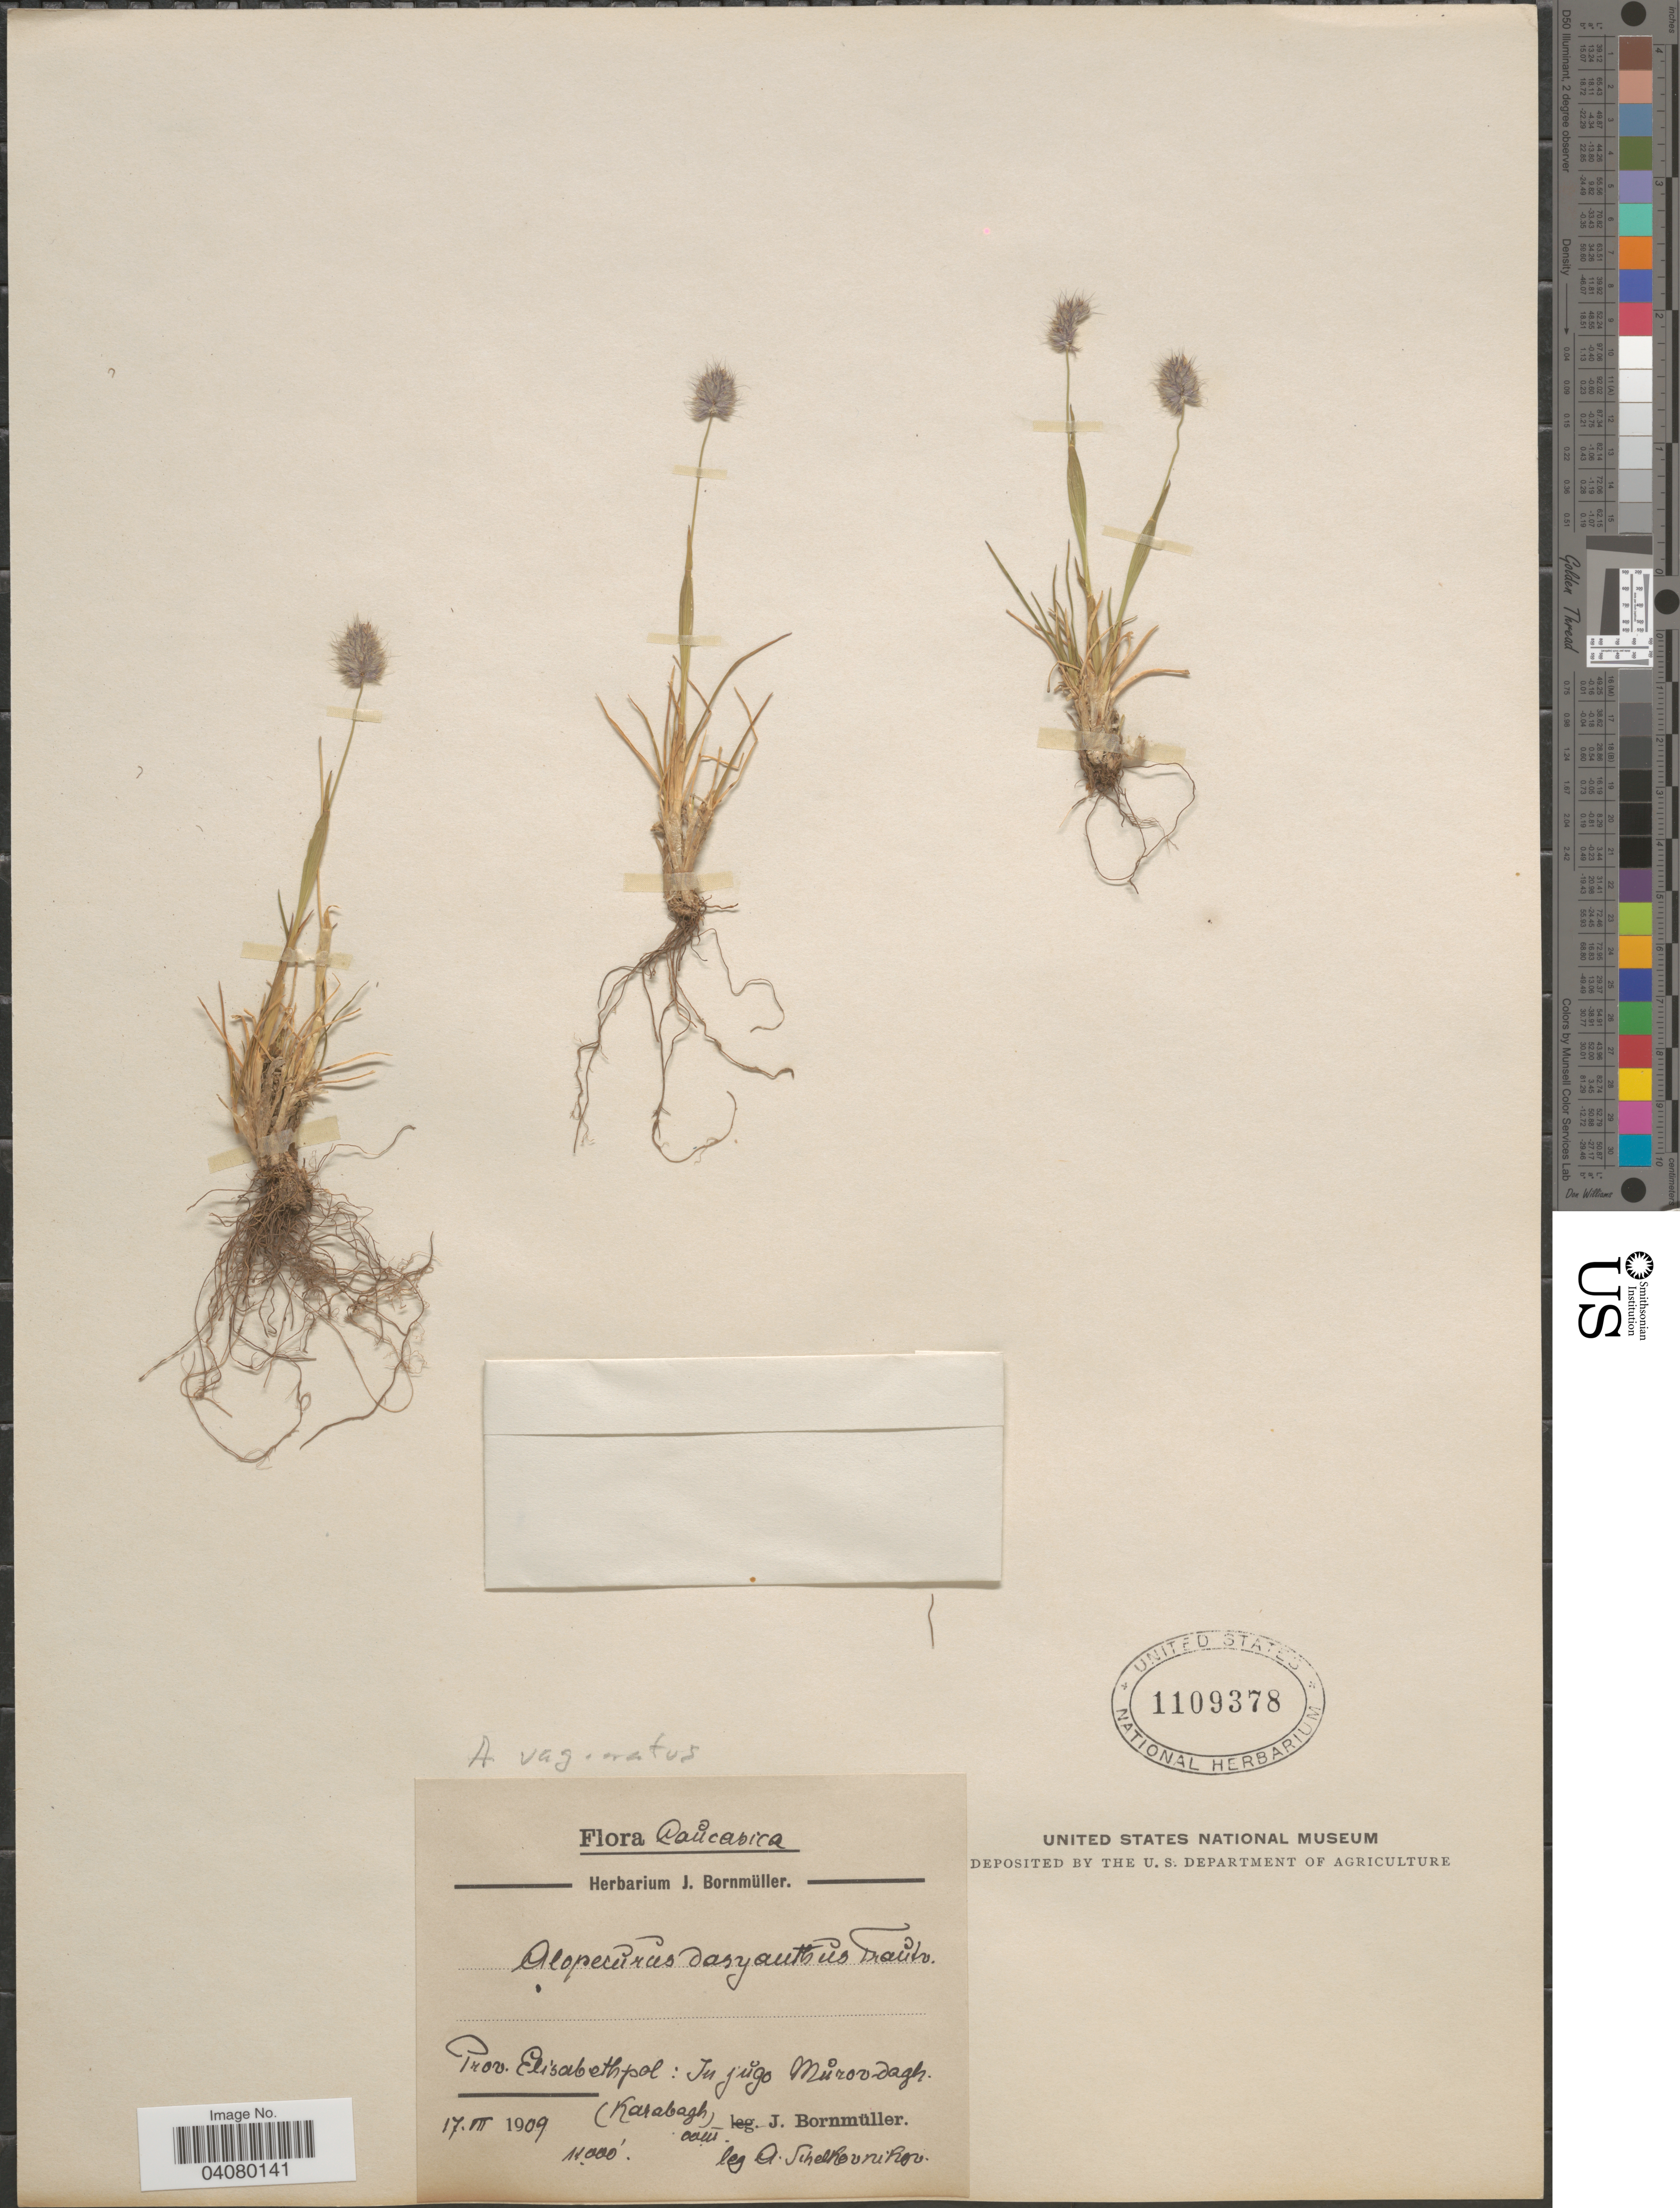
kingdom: Plantae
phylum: Tracheophyta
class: Liliopsida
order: Poales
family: Poaceae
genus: Alopecurus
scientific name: Alopecurus vaginatus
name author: (Willd.) Pall. ex Kunth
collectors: A. Sehelkovnikov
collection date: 1909-07-17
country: Azerbaijan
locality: Caucasica. Prov. Elisabethpol: In jugo Murovdagh. (Karabagh).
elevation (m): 3353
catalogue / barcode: US 1109378